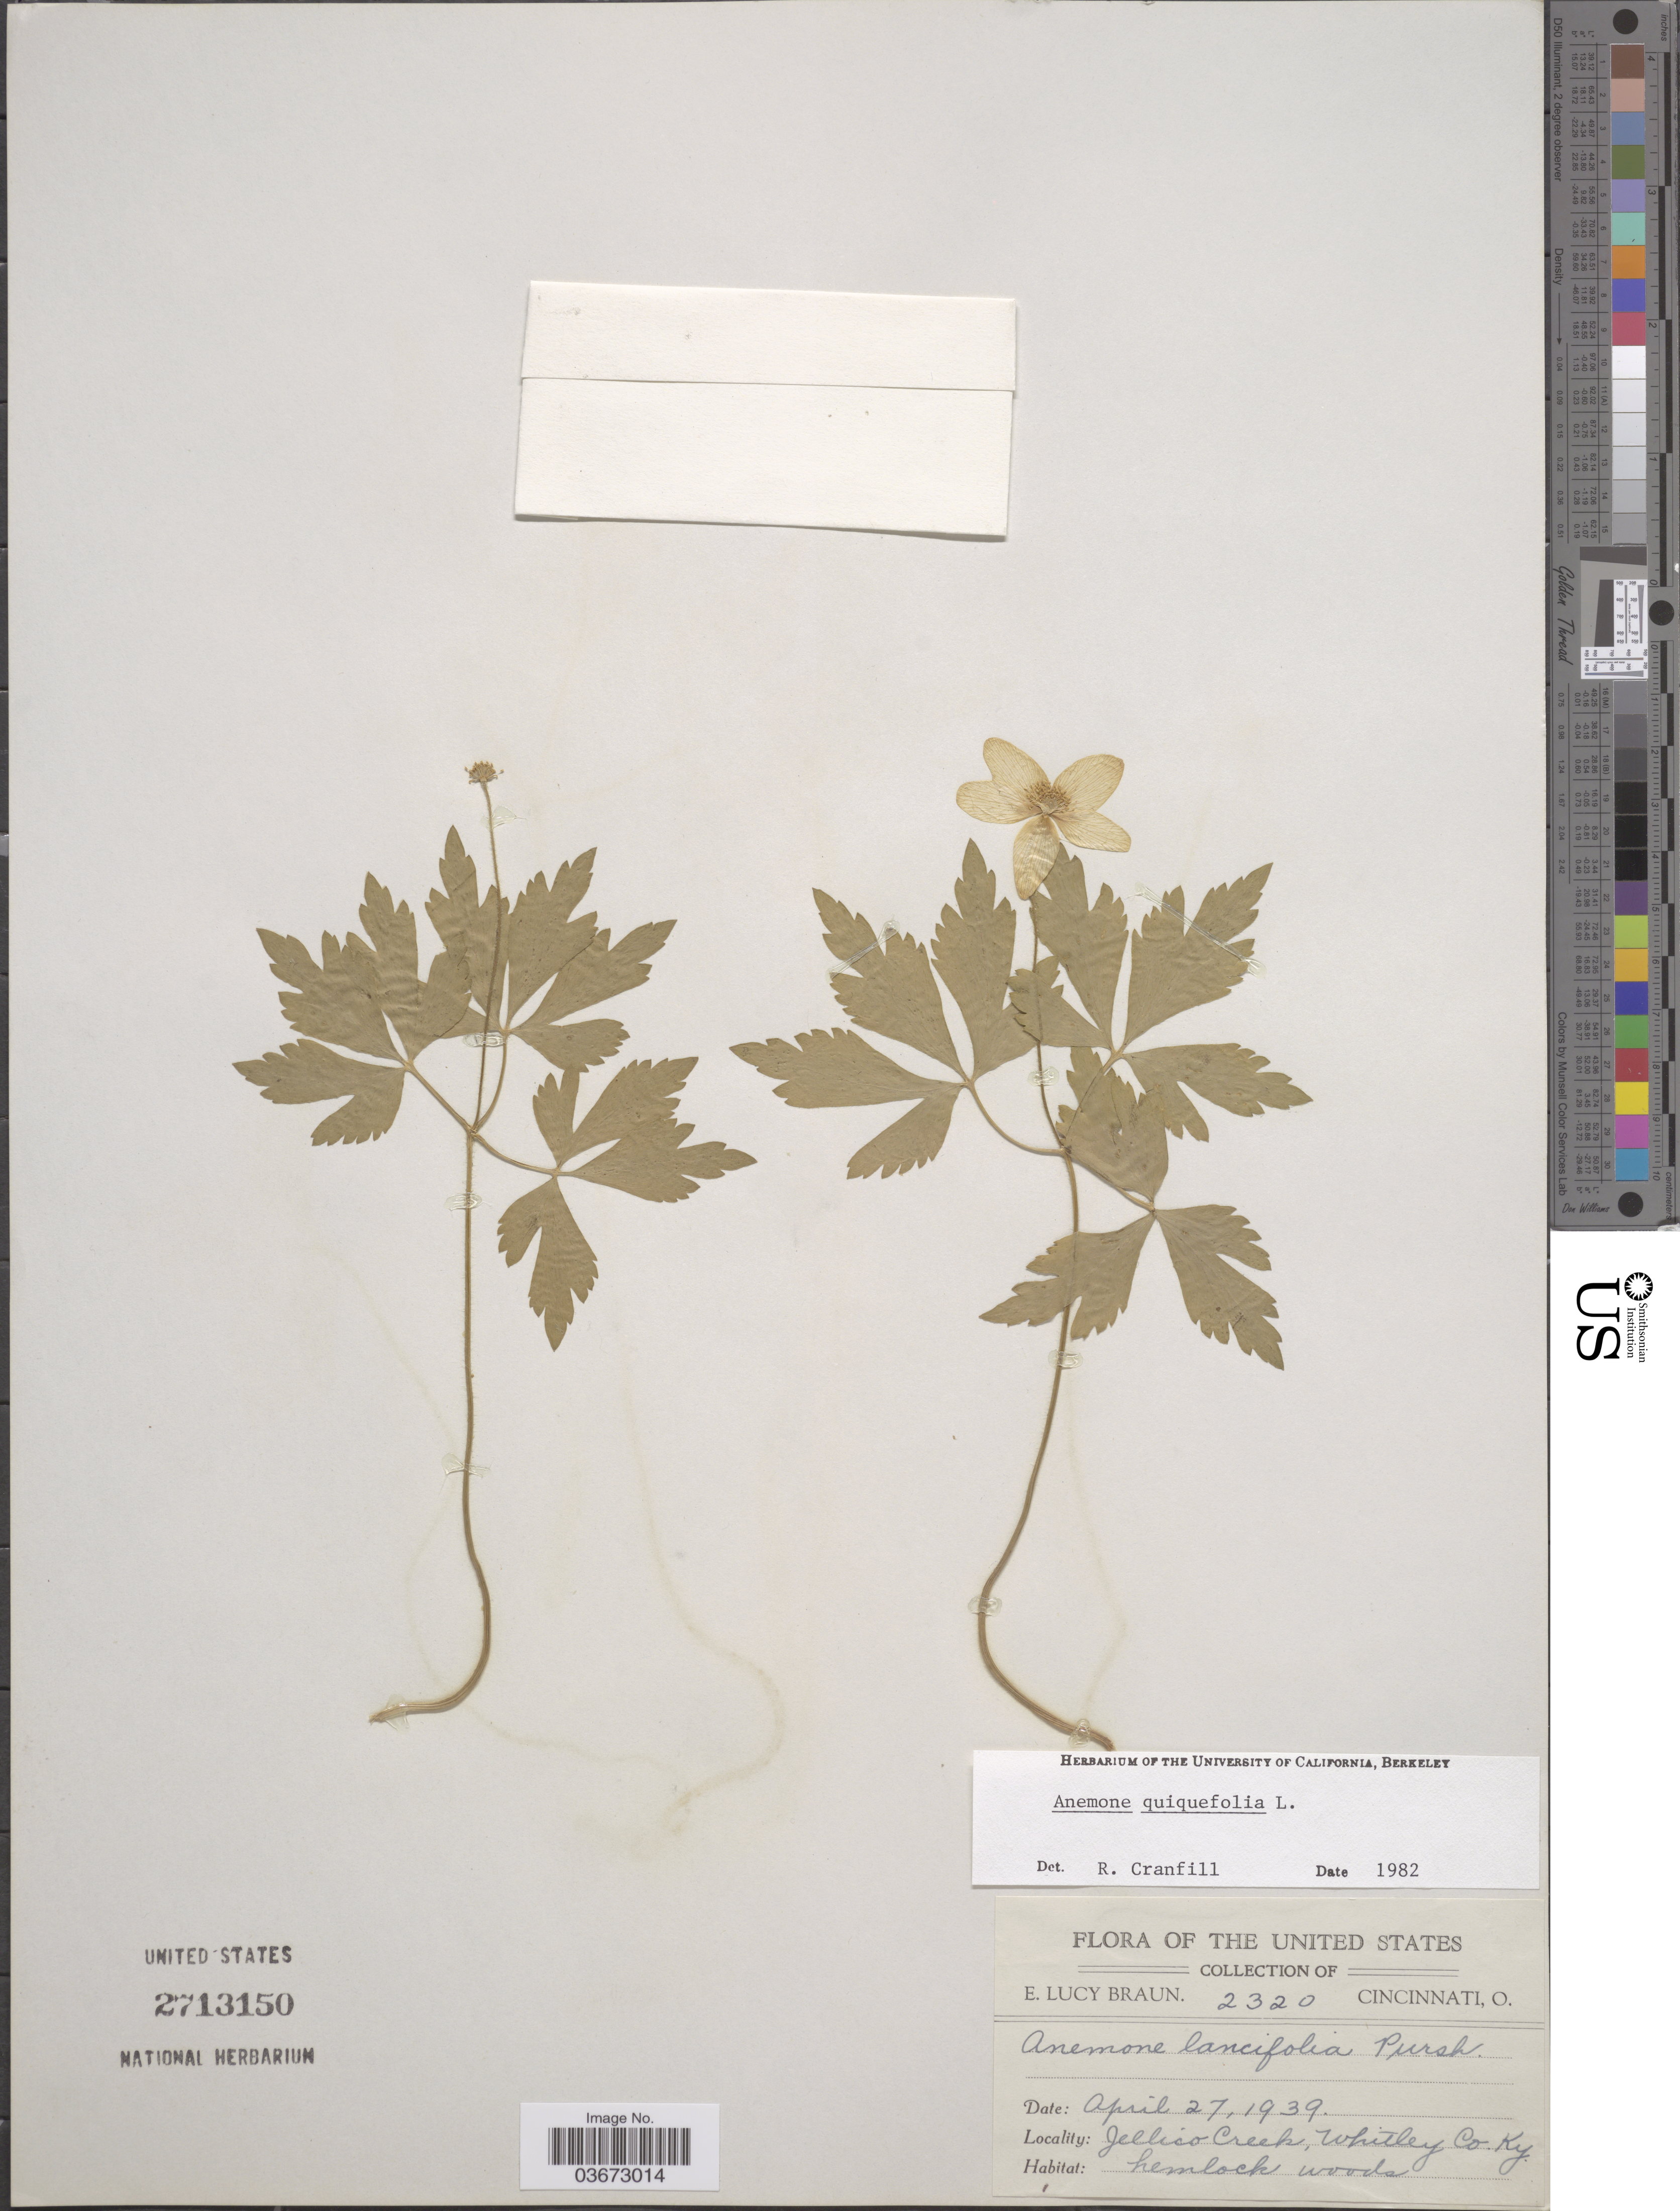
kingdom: Plantae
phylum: Tracheophyta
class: Magnoliopsida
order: Ranunculales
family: Ranunculaceae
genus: Anemone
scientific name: Anemone quinquefolia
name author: L.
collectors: E. L. Braun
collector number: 2320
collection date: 1939-04-27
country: United States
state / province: Kentucky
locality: Jellico Creek, Whitley Co.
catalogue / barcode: US 2713150